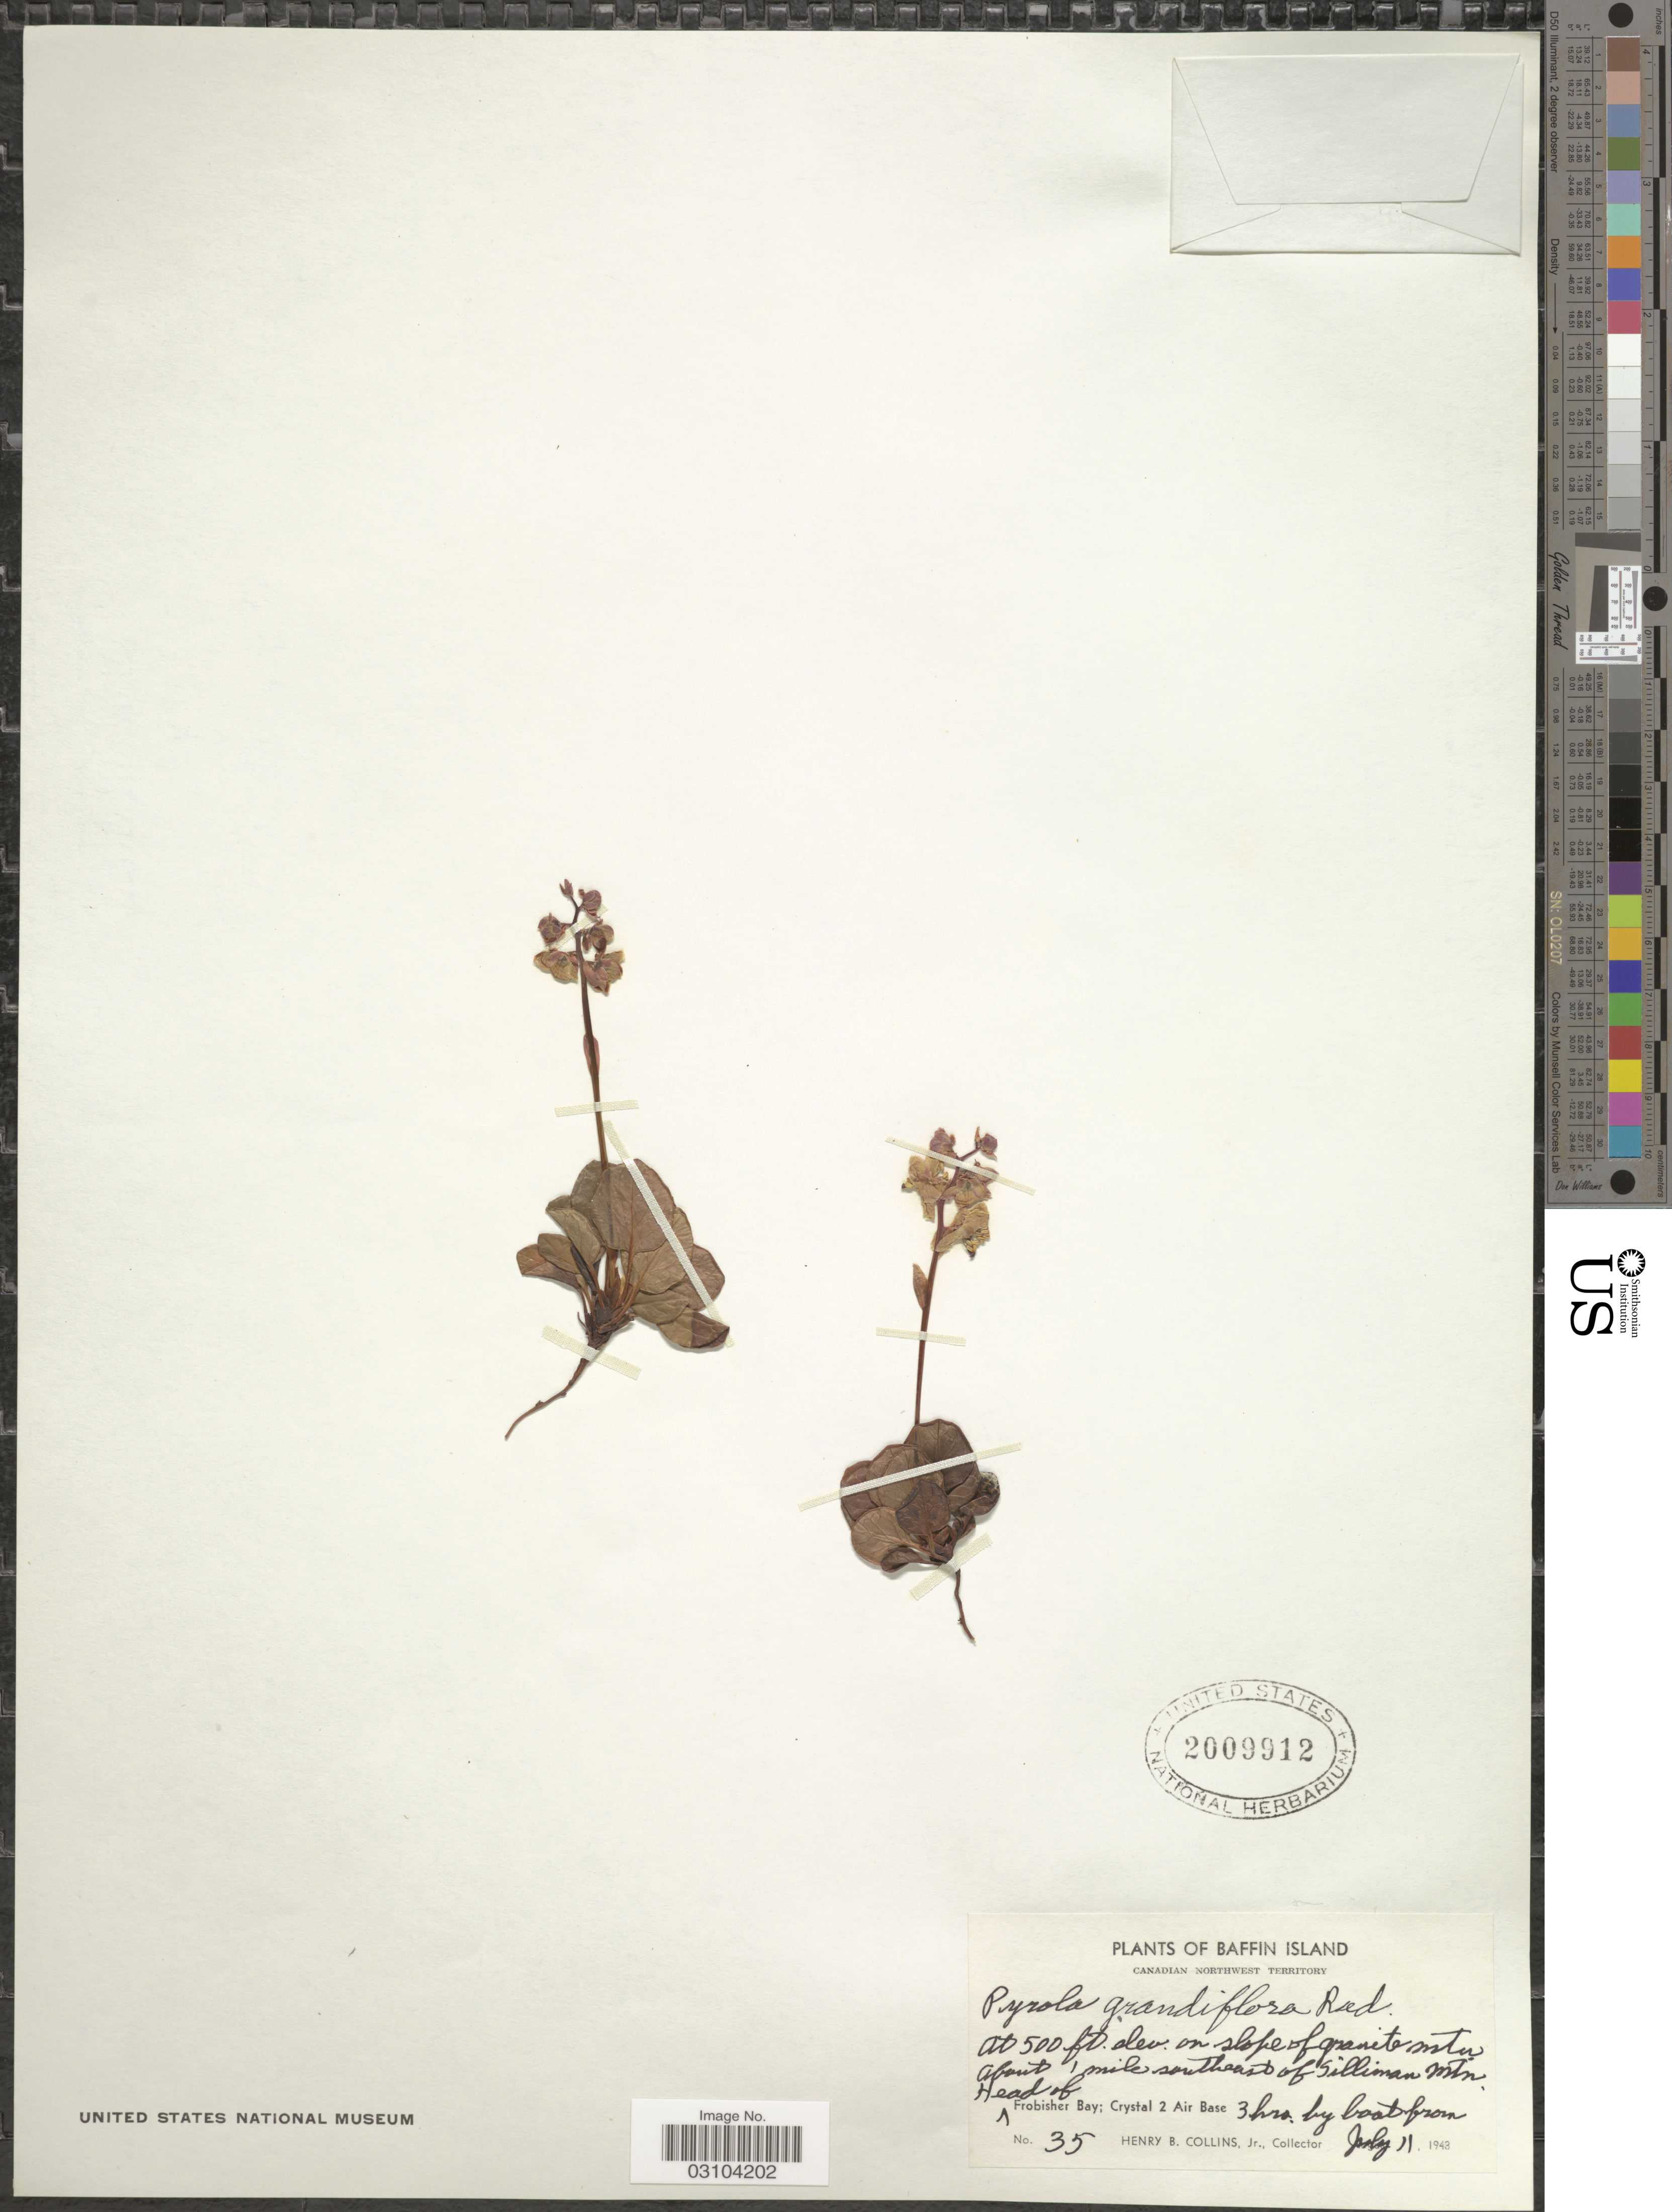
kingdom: Plantae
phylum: Tracheophyta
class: Magnoliopsida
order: Ericales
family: Ericaceae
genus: Pyrola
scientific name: Pyrola grandiflora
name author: Radius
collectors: H. Collins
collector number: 35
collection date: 1943-07-11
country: Canada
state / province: Northwest Territories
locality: Baffin Island. On slope of granite mtn about 1 mile southeast of Silliman Mtn. Head of Frobisher Bay; Crystal 2 Air Base 3 hrs by boat from.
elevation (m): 152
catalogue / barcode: US 2009912